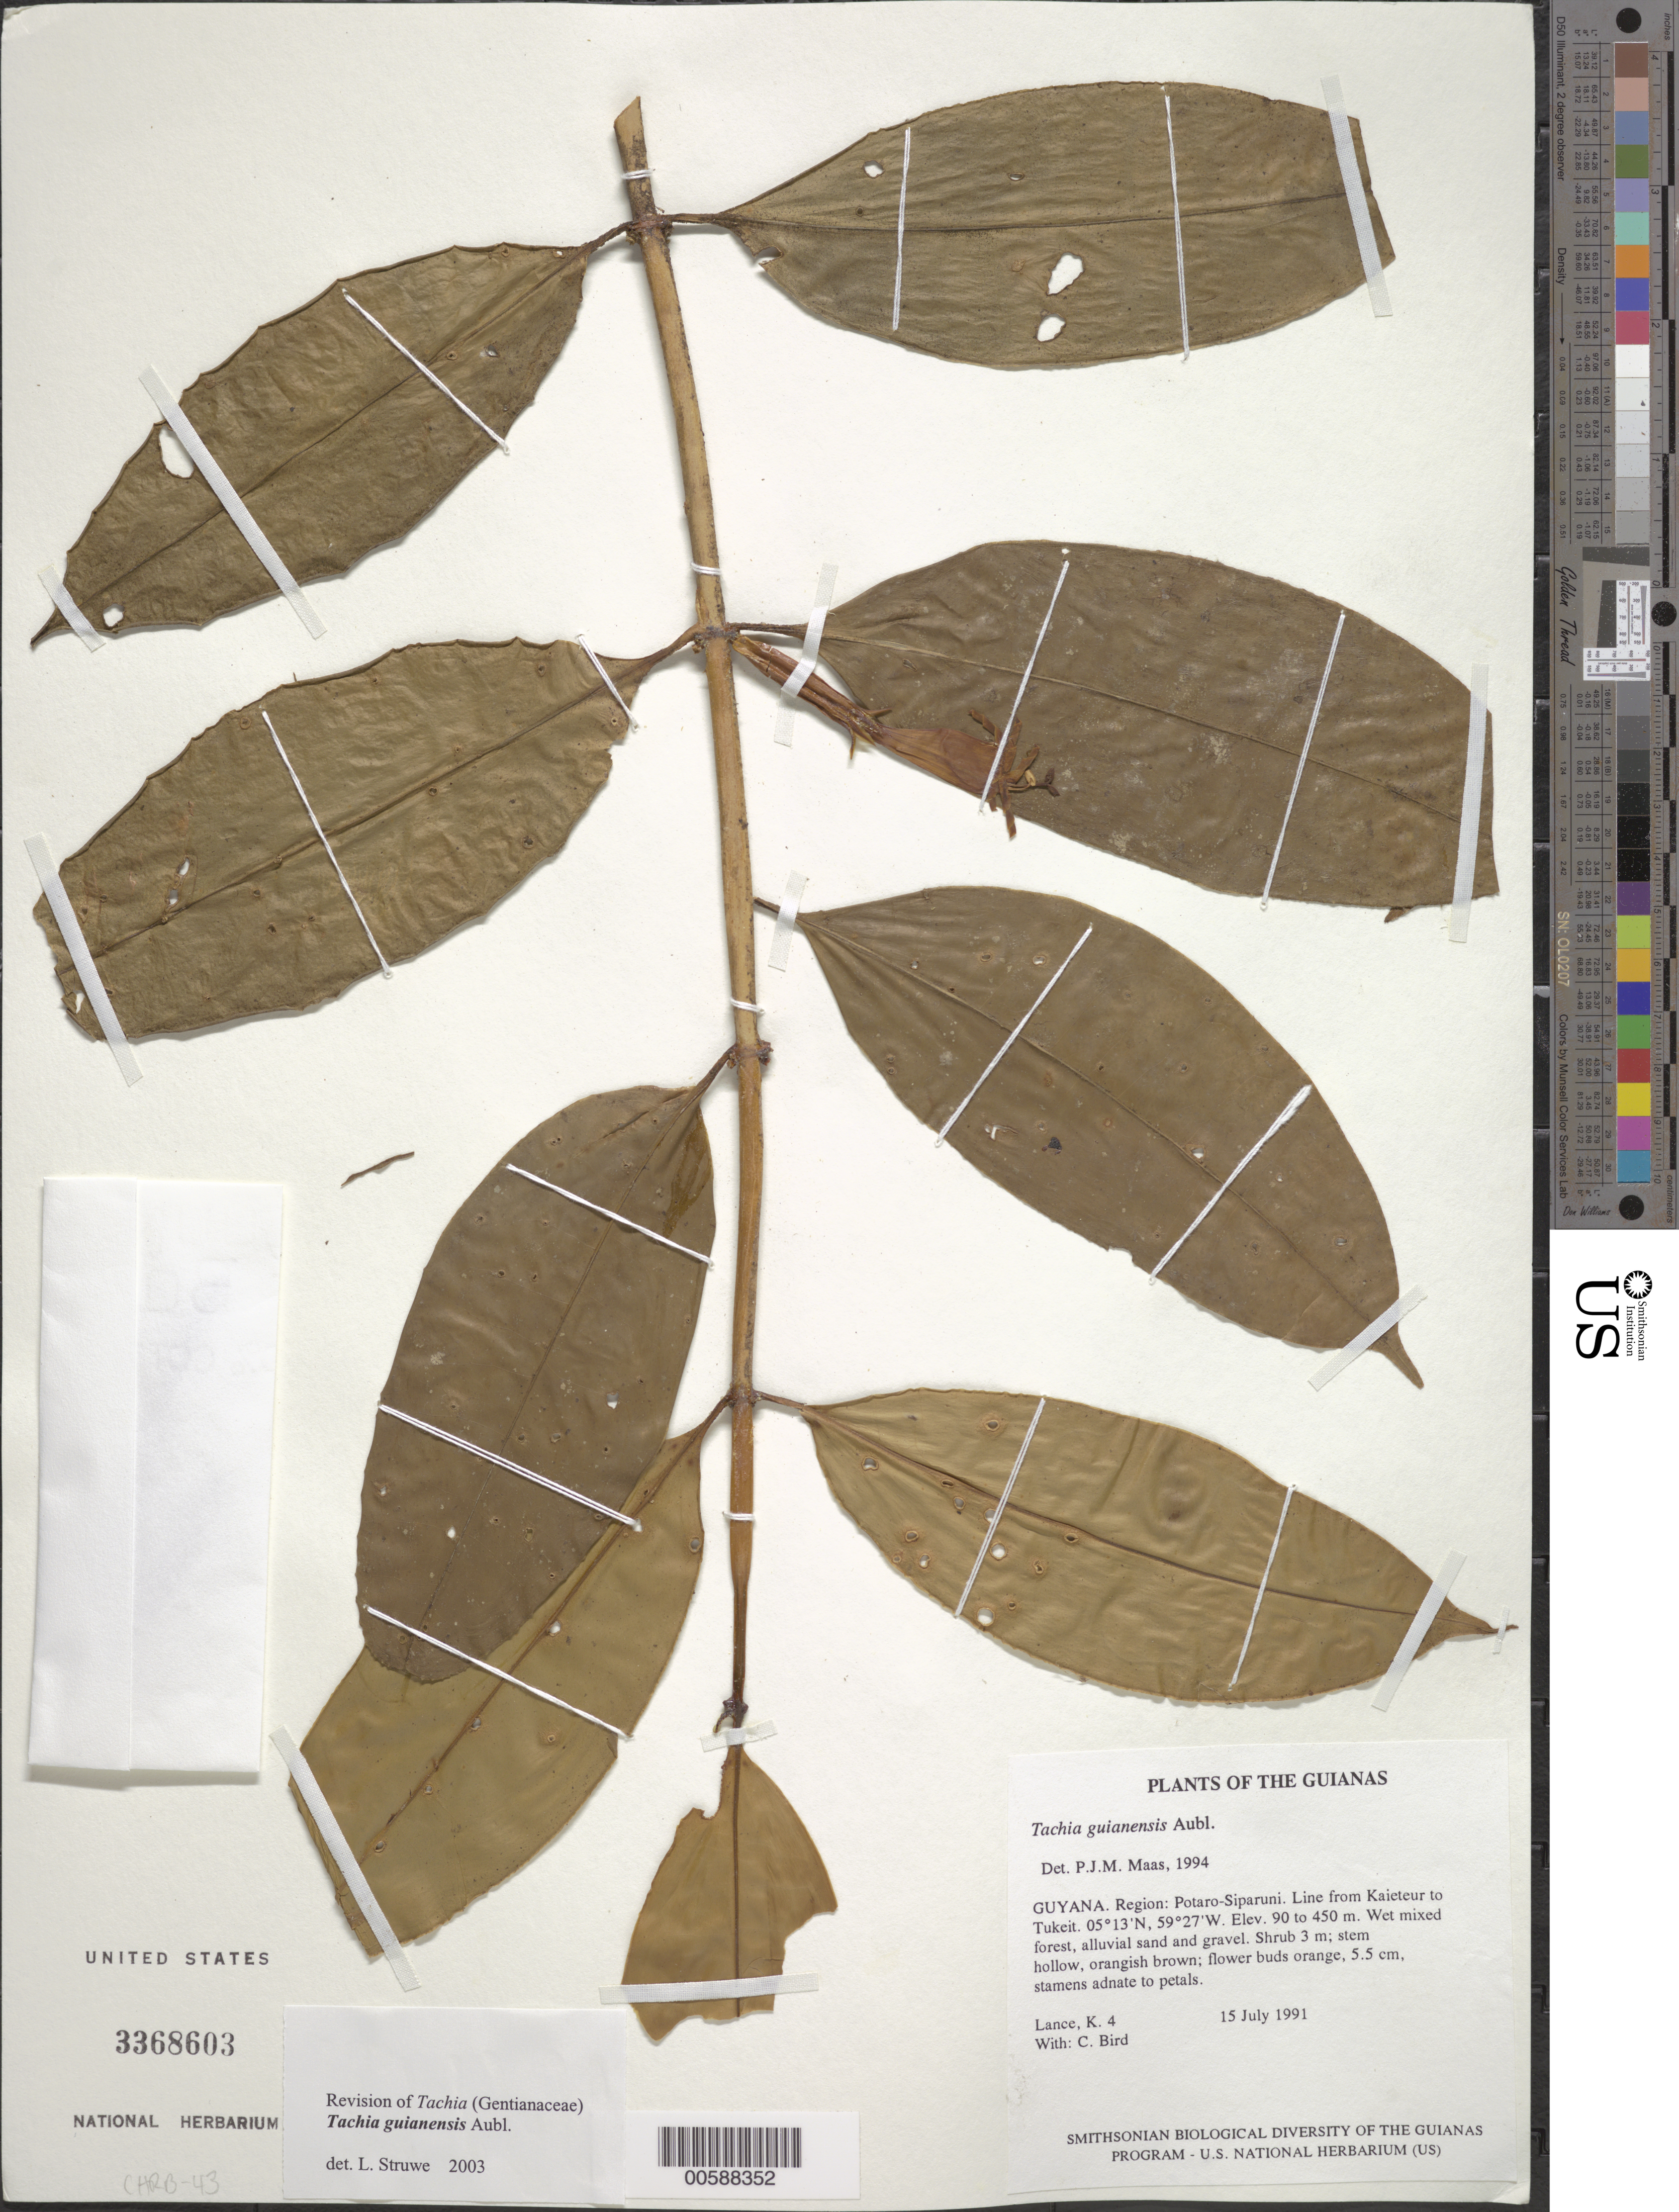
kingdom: Plantae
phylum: Tracheophyta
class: Magnoliopsida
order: Gentianales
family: Gentianaceae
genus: Tachia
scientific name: Tachia guianensis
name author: Aubl.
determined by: Maas, Paul J. M.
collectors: K. Lance & C. Bird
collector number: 4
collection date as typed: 15 July 1991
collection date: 1991-07-15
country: Guyana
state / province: Potaro-Siparuni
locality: Line from Kaieteur to Tukeit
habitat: Wet mixed forest, alluvial sand and gravel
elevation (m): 90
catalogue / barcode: US 3368603